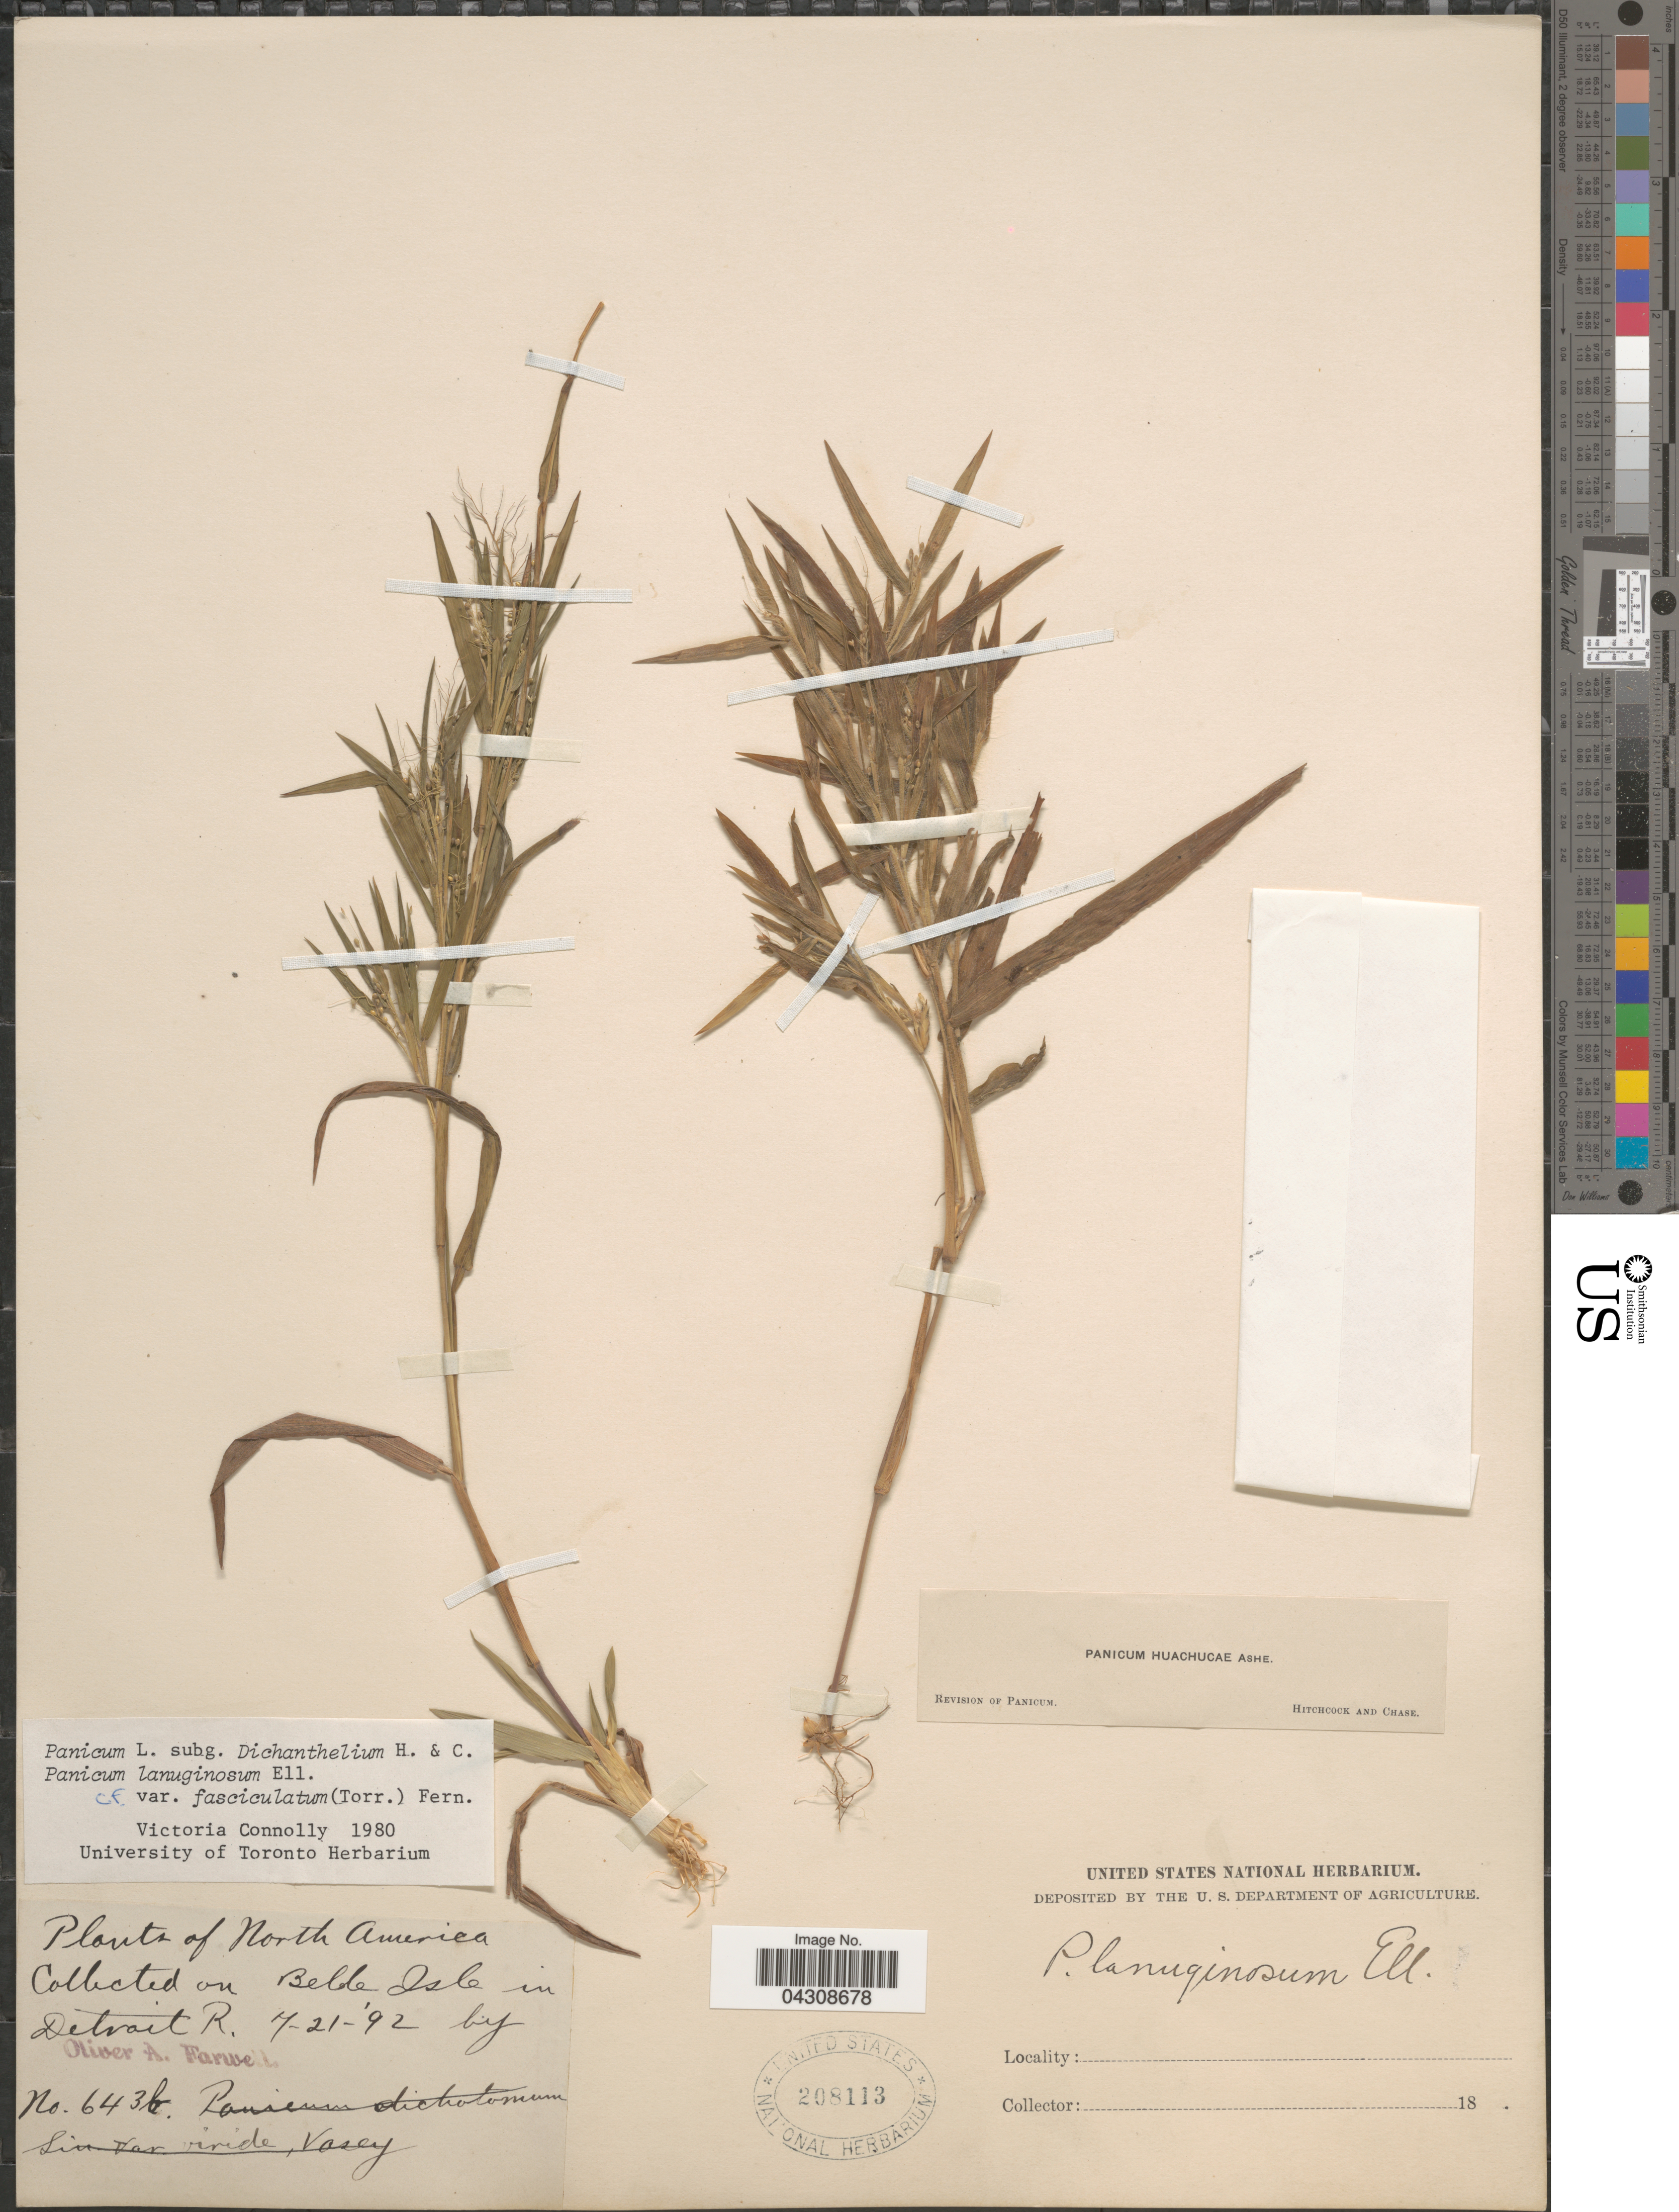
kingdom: Plantae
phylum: Tracheophyta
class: Liliopsida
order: Poales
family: Poaceae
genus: Dichanthelium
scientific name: Dichanthelium acuminatum var. acuminatum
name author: (Sw.) Gould & C.A. Clark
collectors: O. Farwell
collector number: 643b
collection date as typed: Transcribed d/m/y: 21/7/92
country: United States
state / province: Michigan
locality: Belle Isle in Detroit R.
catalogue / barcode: US 208113